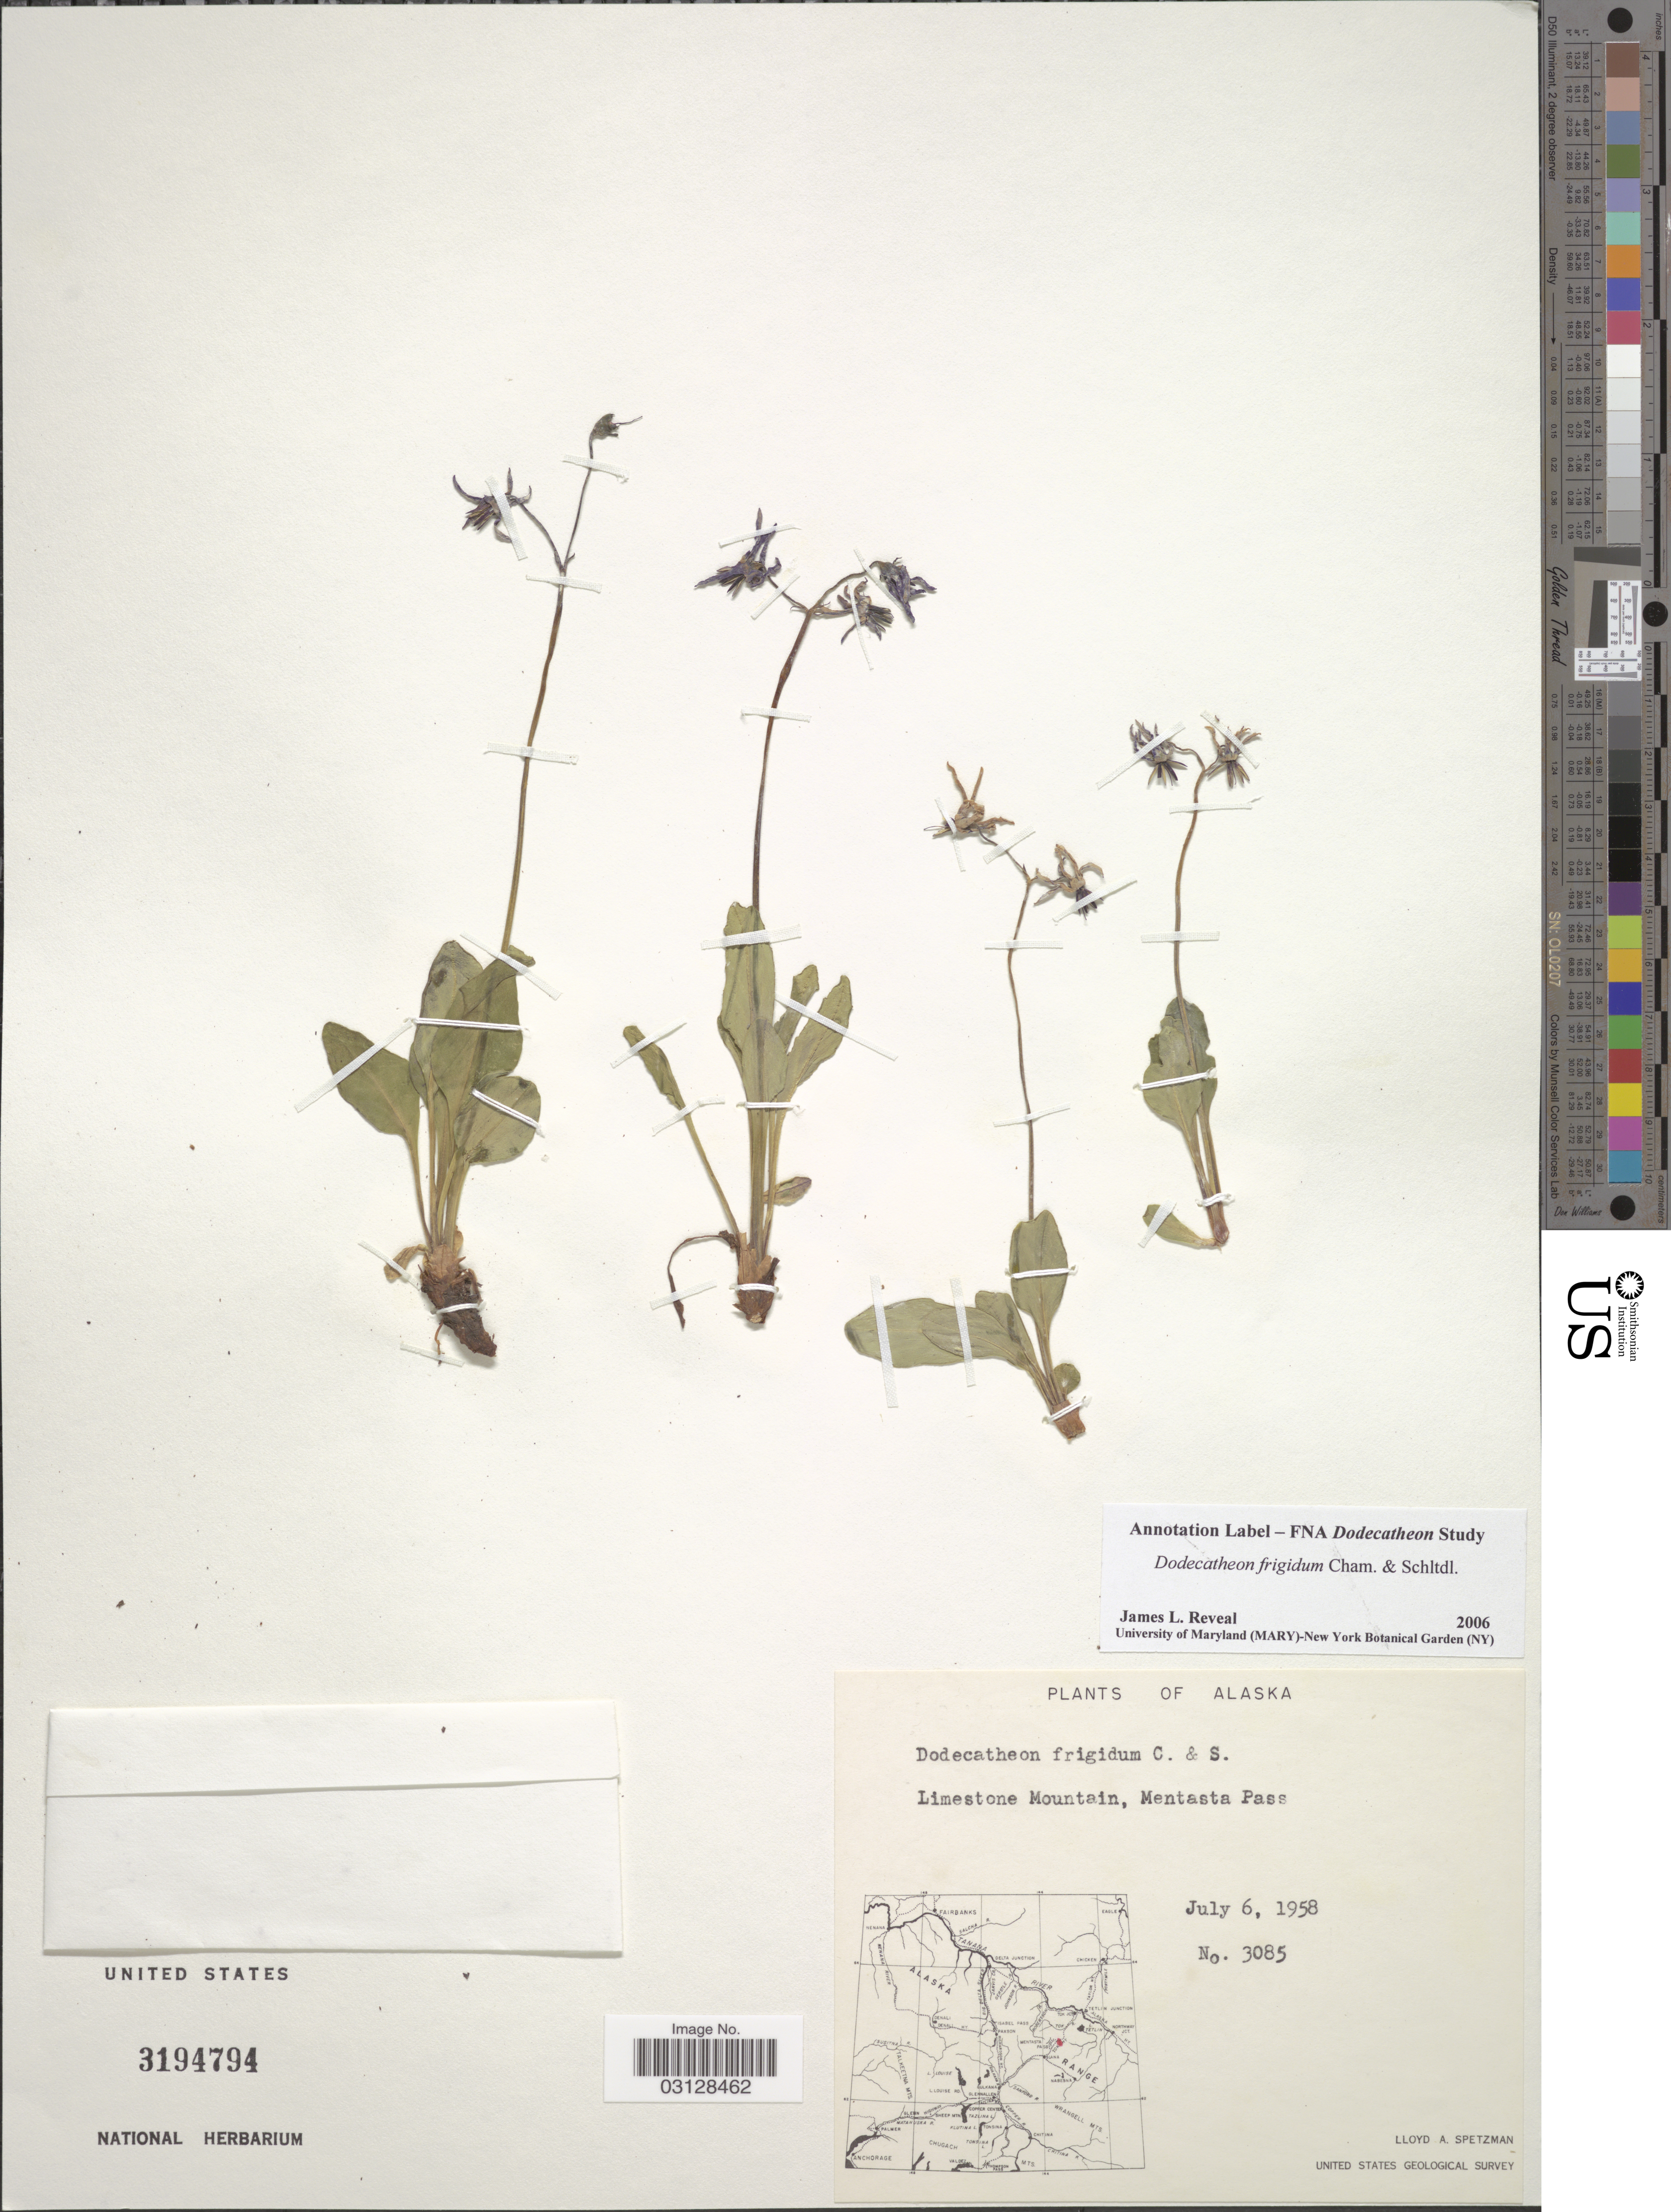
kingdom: Plantae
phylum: Tracheophyta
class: Magnoliopsida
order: Ericales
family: Primulaceae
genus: Dodecatheon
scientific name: Dodecatheon frigidum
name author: Cham. & Schltdl.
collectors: L. Spetzman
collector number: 3085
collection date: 1958-07-06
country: United States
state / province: Alaska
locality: Limestone Mountain, Mentasta Pass.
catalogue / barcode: US 3194794